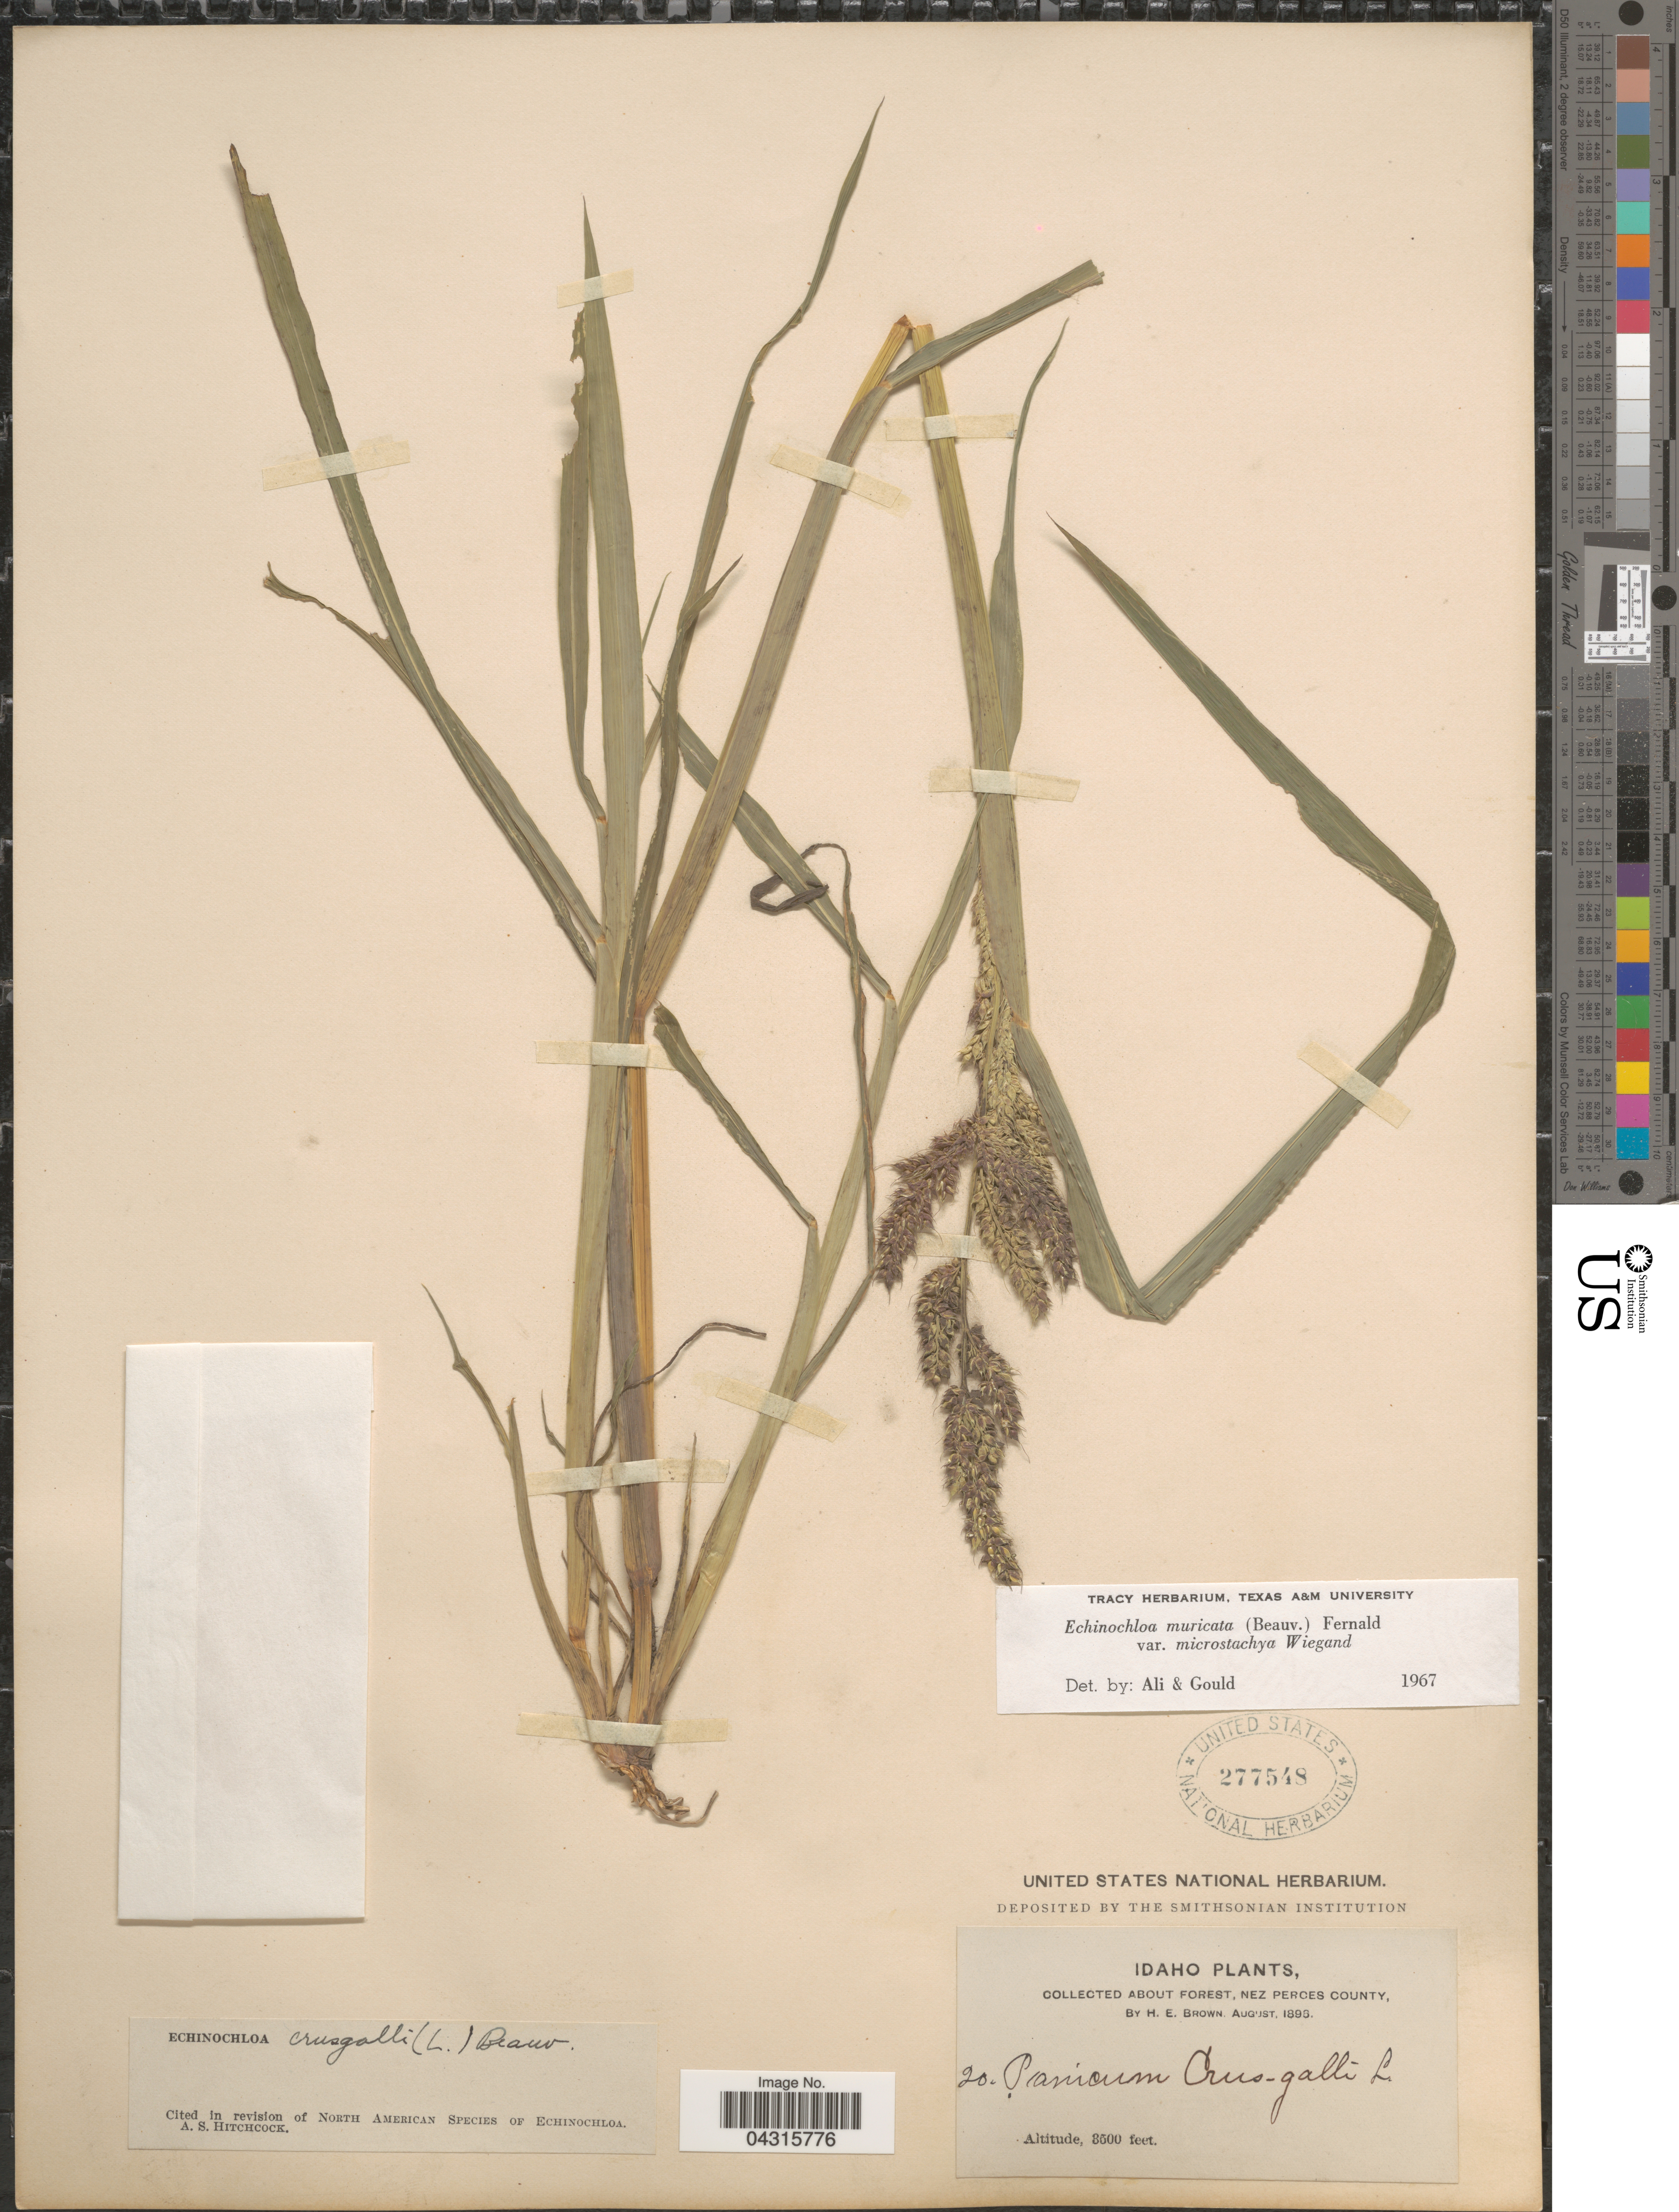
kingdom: Plantae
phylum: Tracheophyta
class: Liliopsida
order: Poales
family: Poaceae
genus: Echinochloa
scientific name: Echinochloa muricata var. microstachya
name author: Wiegand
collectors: H. E. Brown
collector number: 20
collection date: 1896-08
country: United States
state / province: Idaho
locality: About Forest, Nez Perces County.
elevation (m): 1067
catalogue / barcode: US 277548